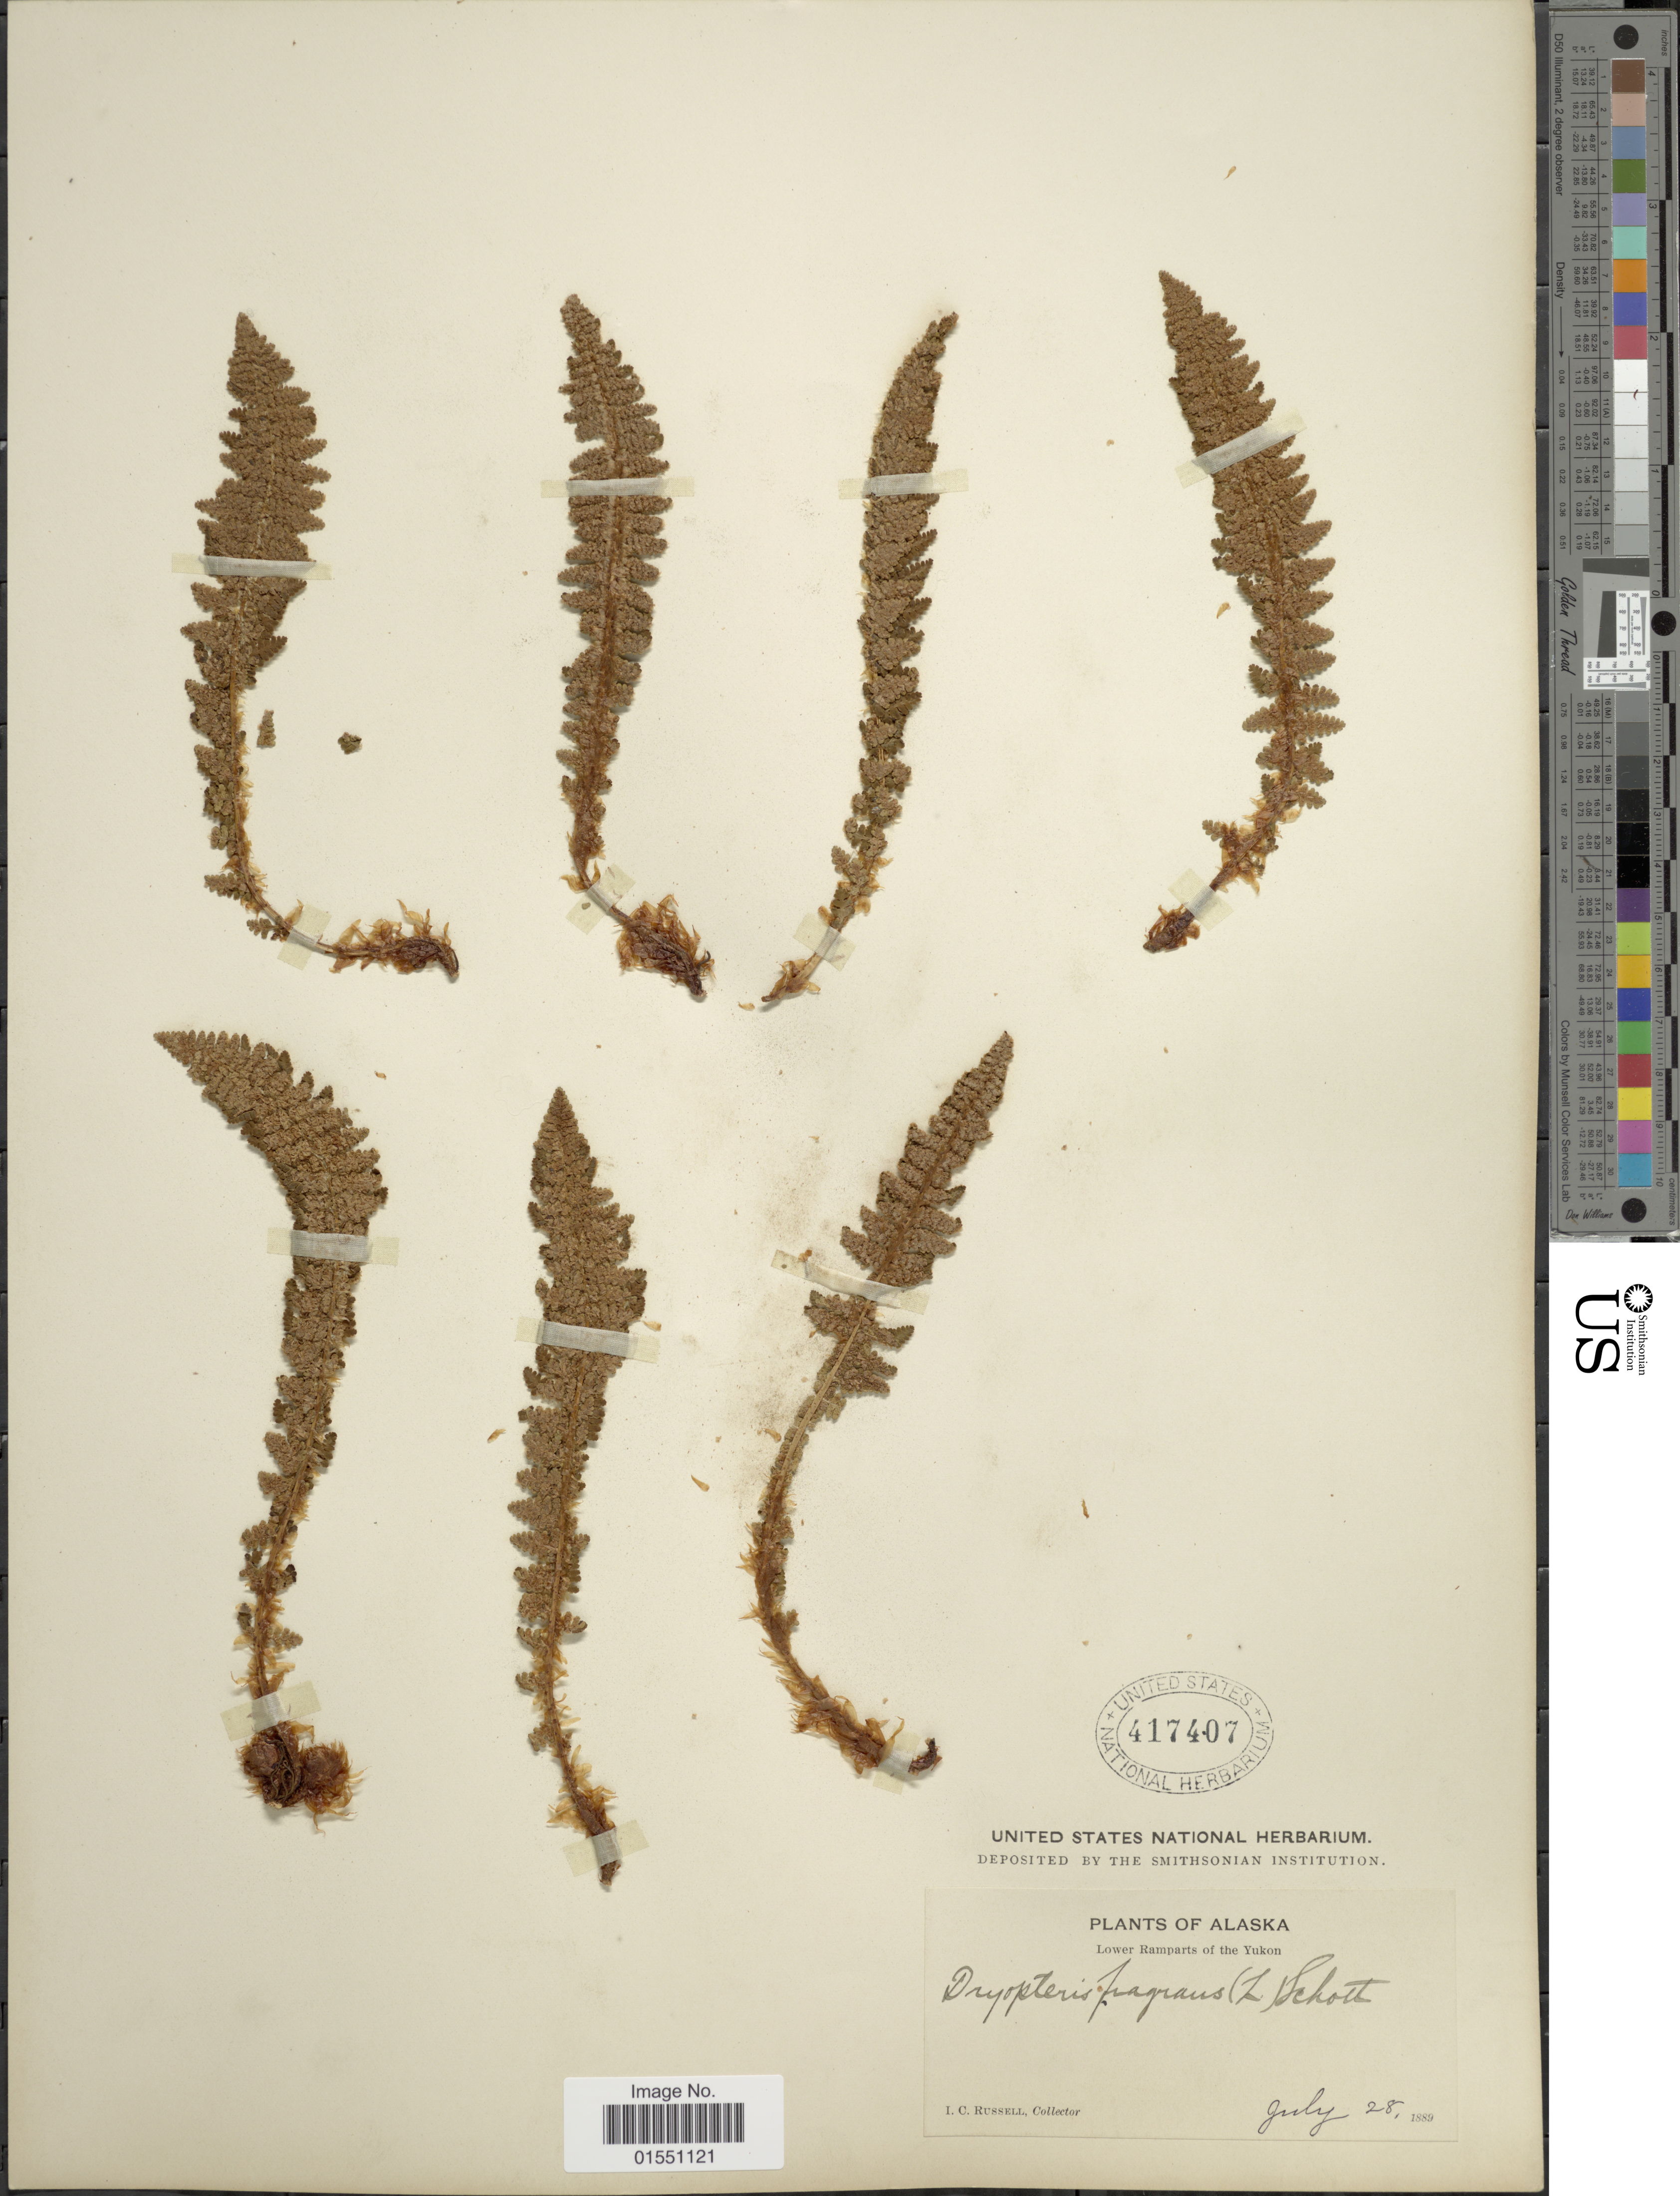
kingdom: Plantae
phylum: Tracheophyta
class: Polypodiopsida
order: Polypodiales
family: Dryopteridaceae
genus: Dryopteris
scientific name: Dryopteris fragrans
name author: (L.) Schott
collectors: I. C. Russell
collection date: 1889-07-28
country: United States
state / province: Alaska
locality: Lower Ramparts of the Yukon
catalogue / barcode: US 417407